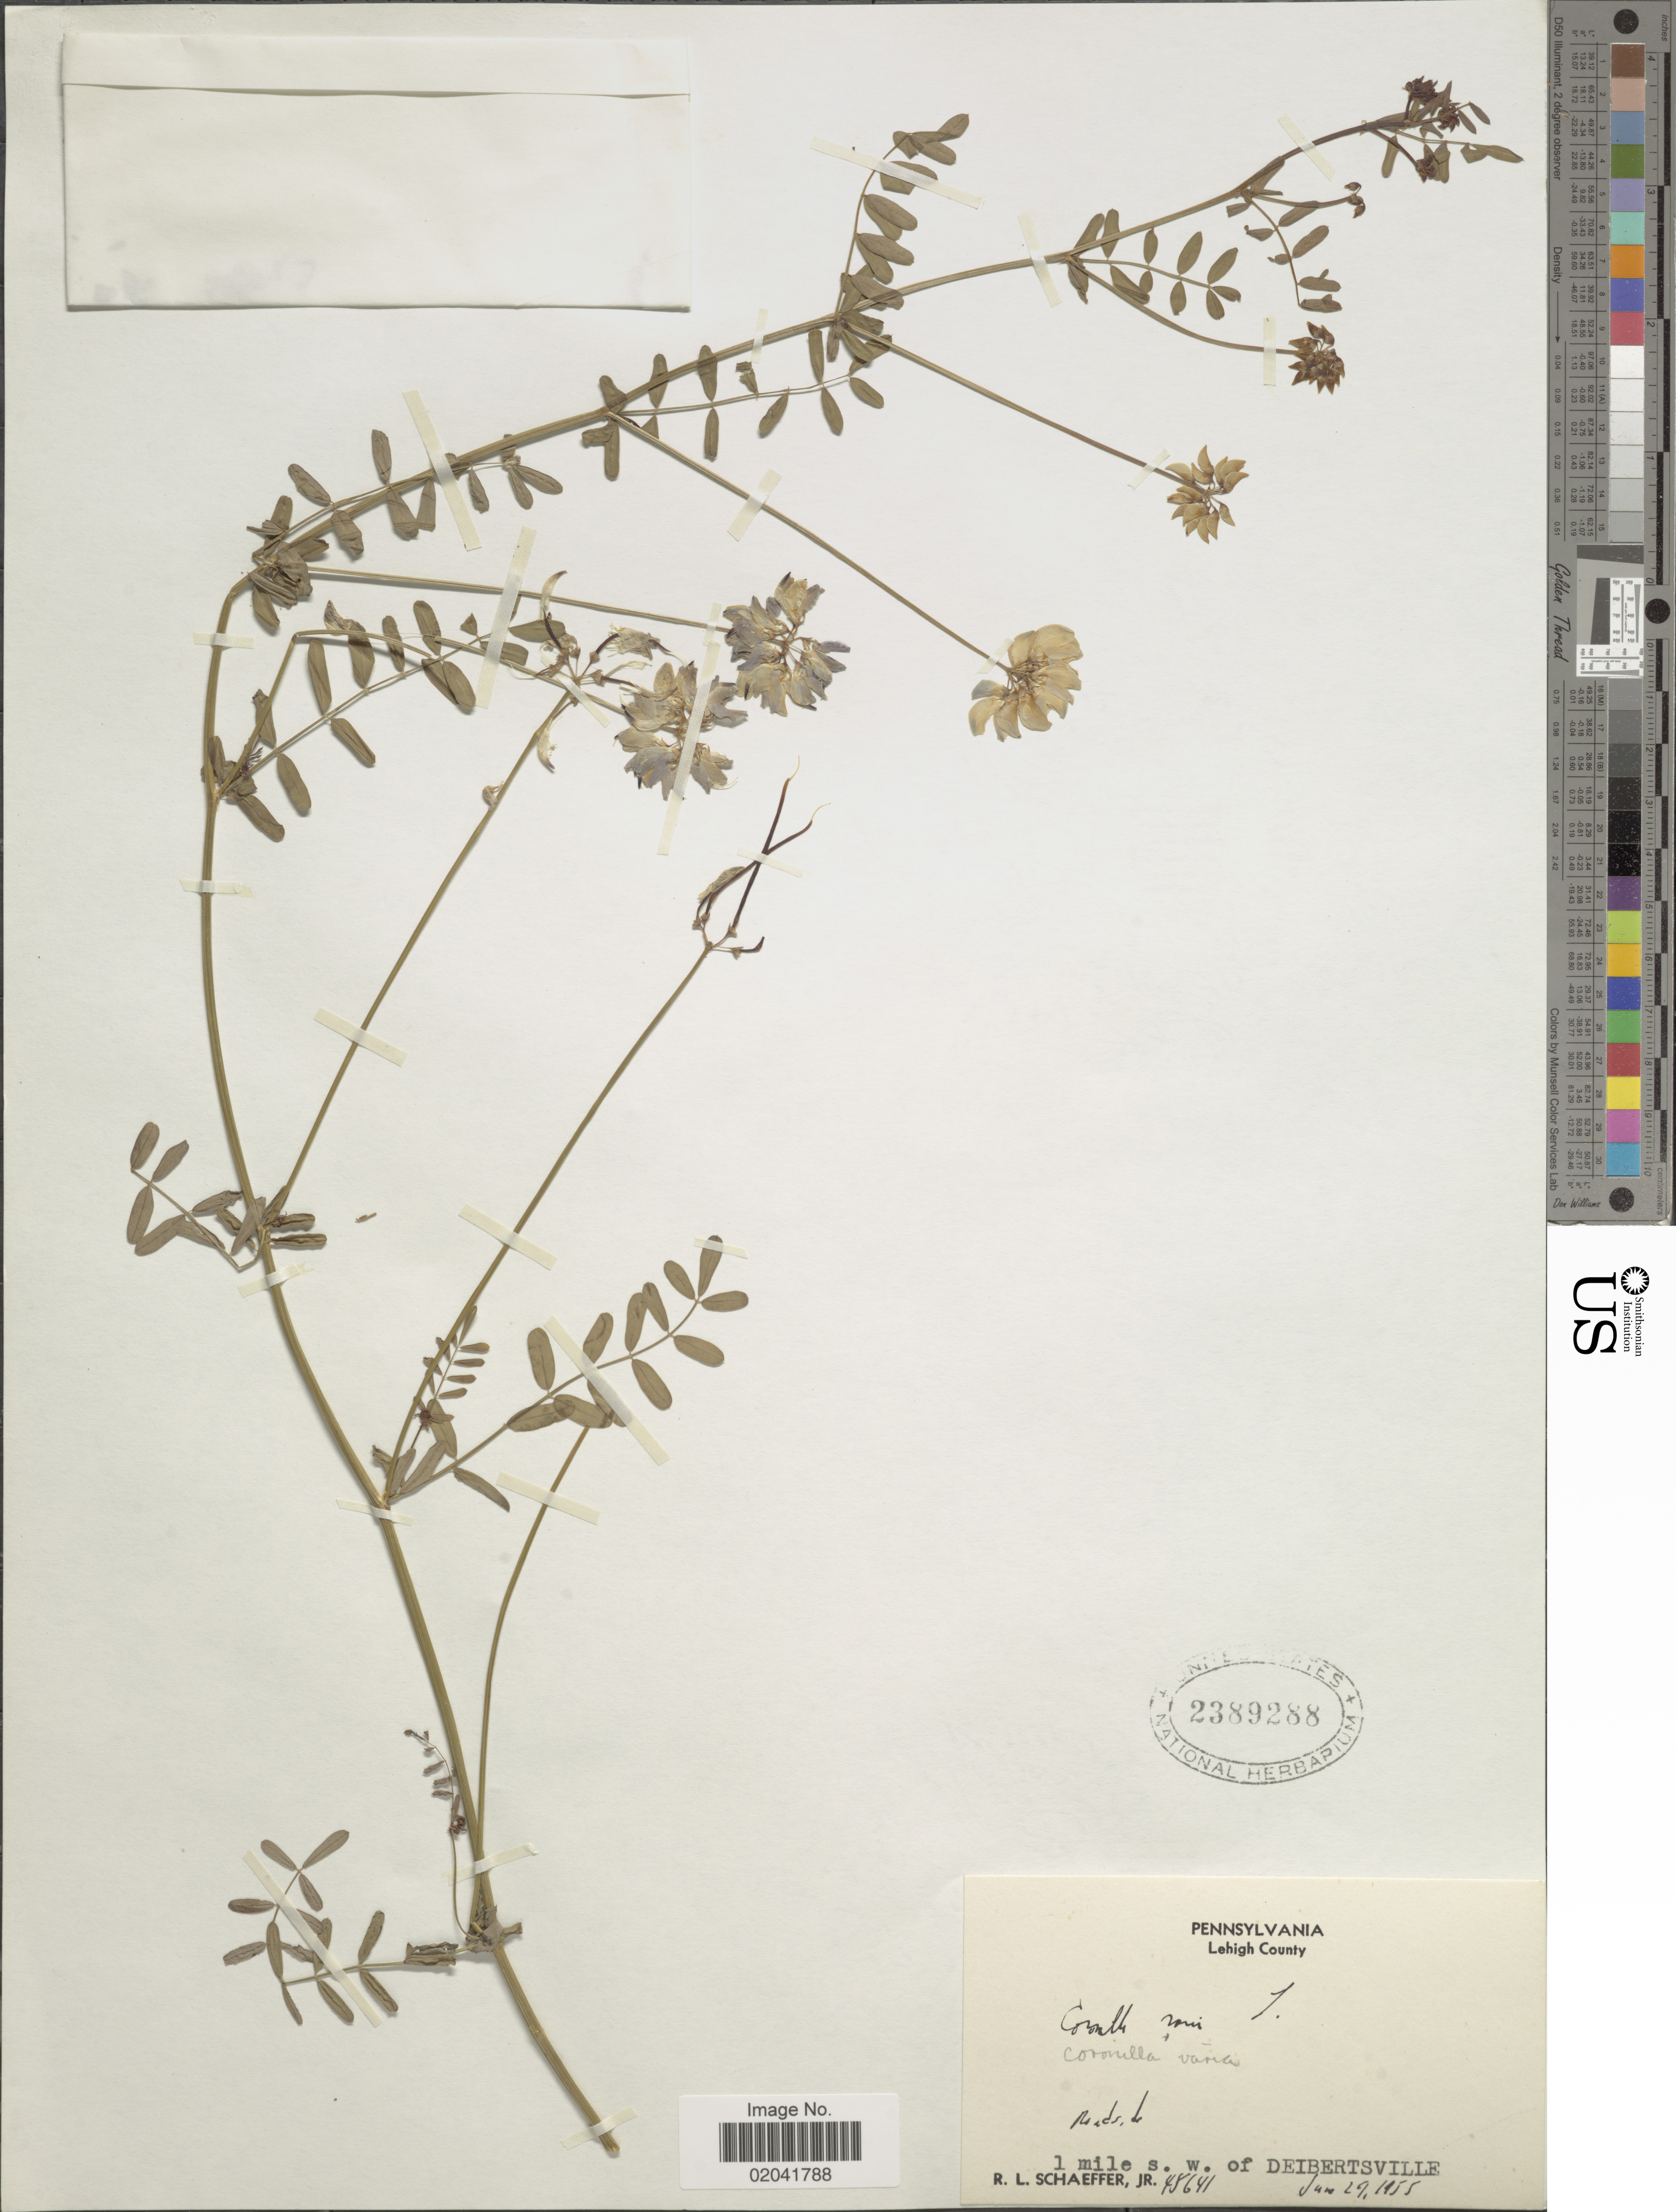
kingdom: Plantae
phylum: Tracheophyta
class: Magnoliopsida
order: Fabales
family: Fabaceae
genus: Coronilla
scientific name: Coronilla varia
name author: L.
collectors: R. L. Schaeffer Jr.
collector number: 45641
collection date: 1955-06-29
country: United States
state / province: Pennsylvania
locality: Lehigh County, Roadside, 1 mile s.w. of Deibertsville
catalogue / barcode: US 2389288